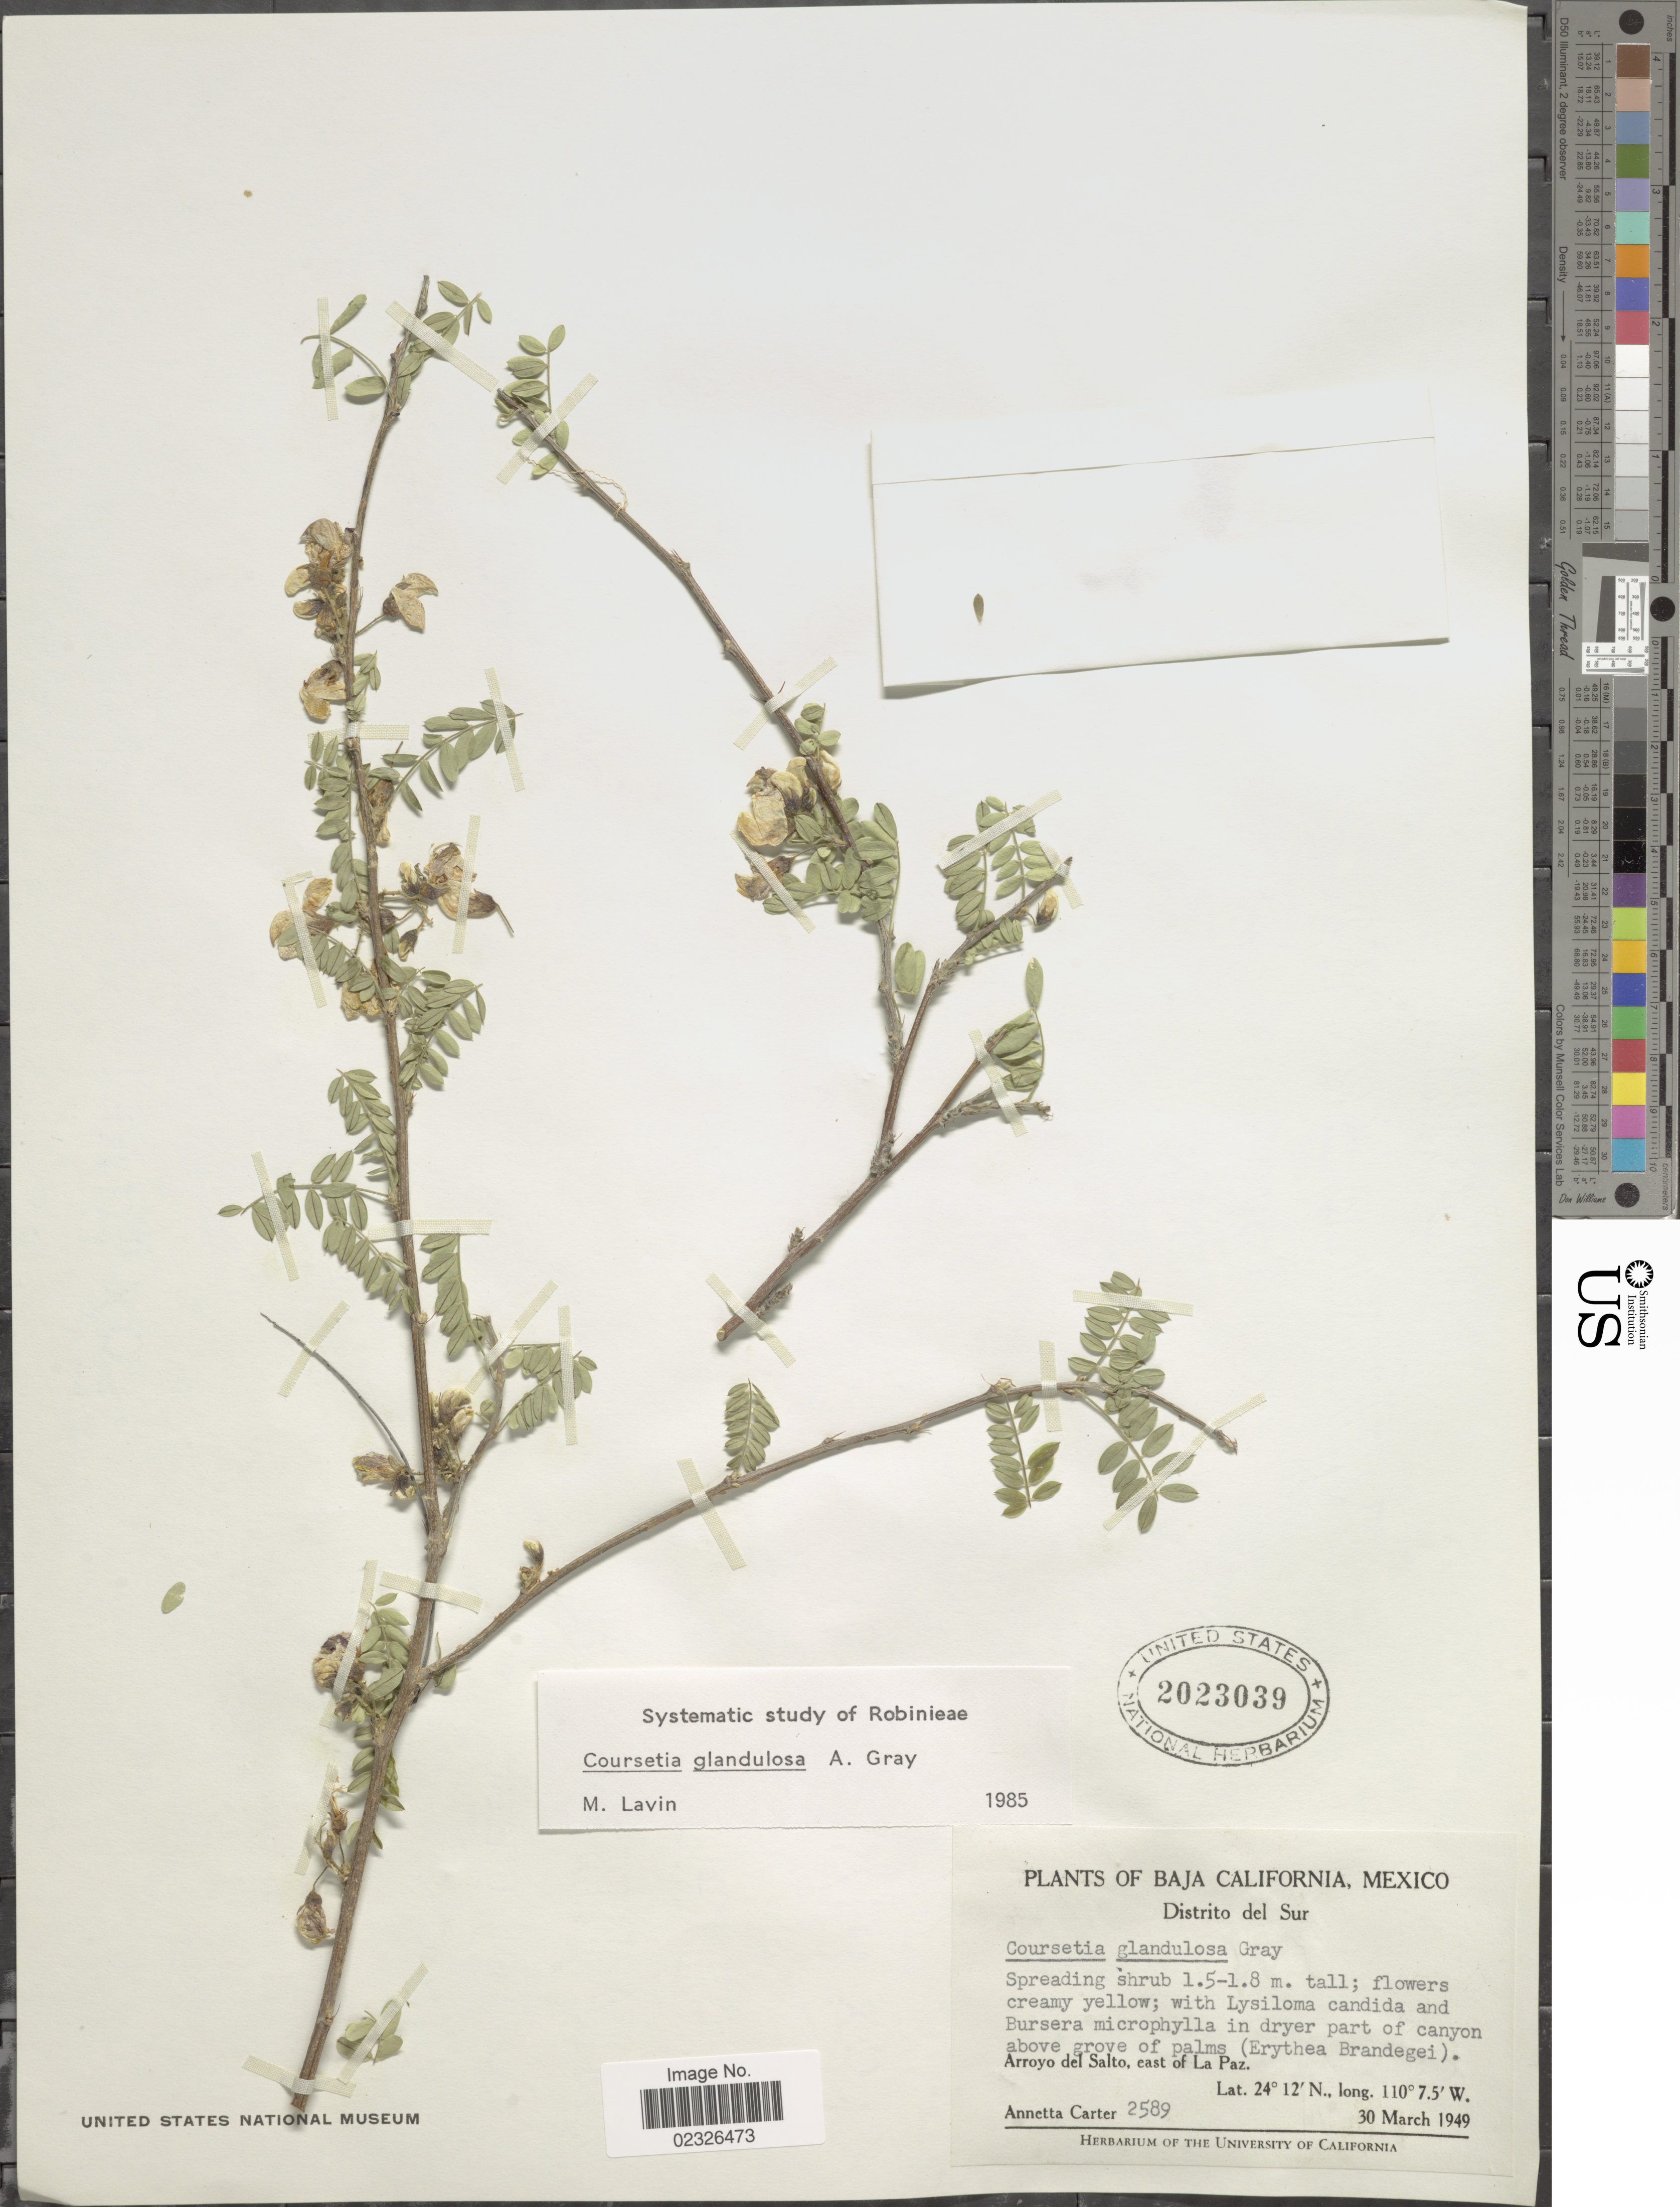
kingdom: Plantae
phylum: Tracheophyta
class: Magnoliopsida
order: Fabales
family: Fabaceae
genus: Coursetia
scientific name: Coursetia glandulosa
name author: A. Gray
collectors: A. Carter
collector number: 2589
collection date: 1949-03-30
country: Mexico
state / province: Baja California Sur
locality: Distrito del Sur. Arroyo del Salto, east of La Paz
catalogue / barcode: US 2023039